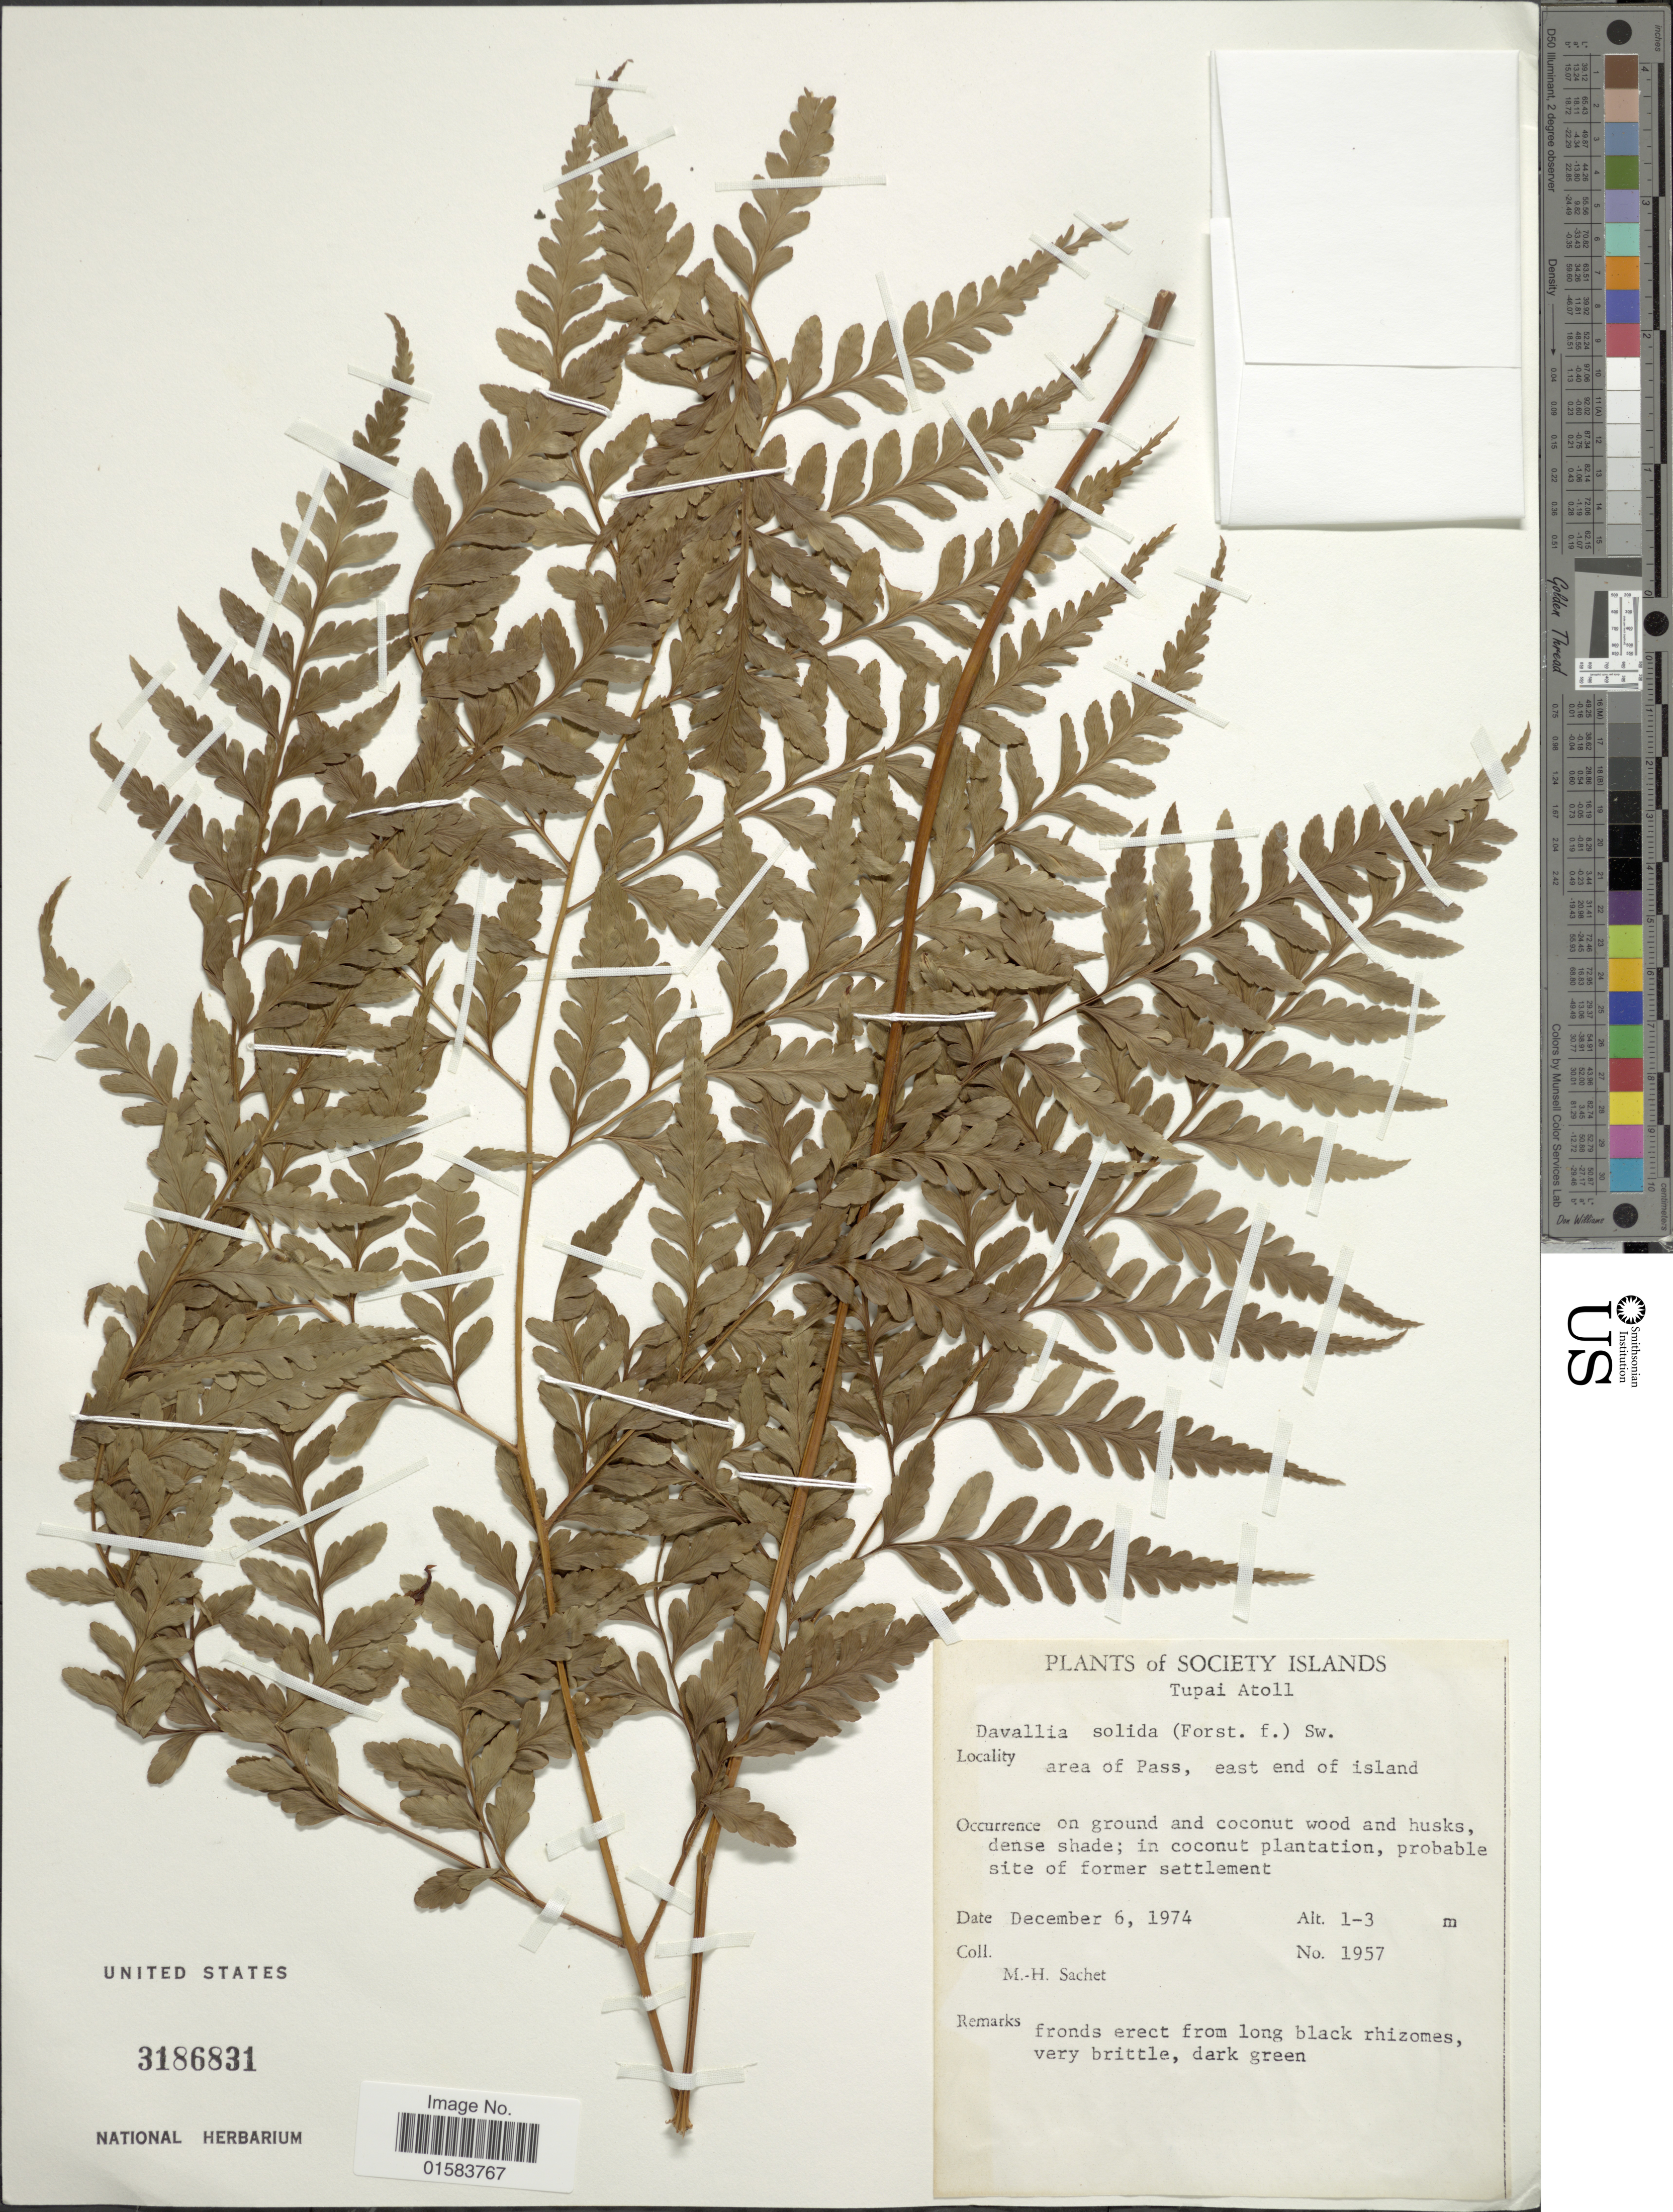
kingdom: Plantae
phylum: Tracheophyta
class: Polypodiopsida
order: Polypodiales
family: Davalliaceae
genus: Davallia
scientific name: Davallia solida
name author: (G. Forst.) Sw.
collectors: M.-H. Sachet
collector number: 1957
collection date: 1974-12-06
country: French Polynesia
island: Tupai Atoll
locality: The Society Islands, Tupai Atoll, area of Pass, east end of island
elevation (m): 1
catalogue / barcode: US 3186831